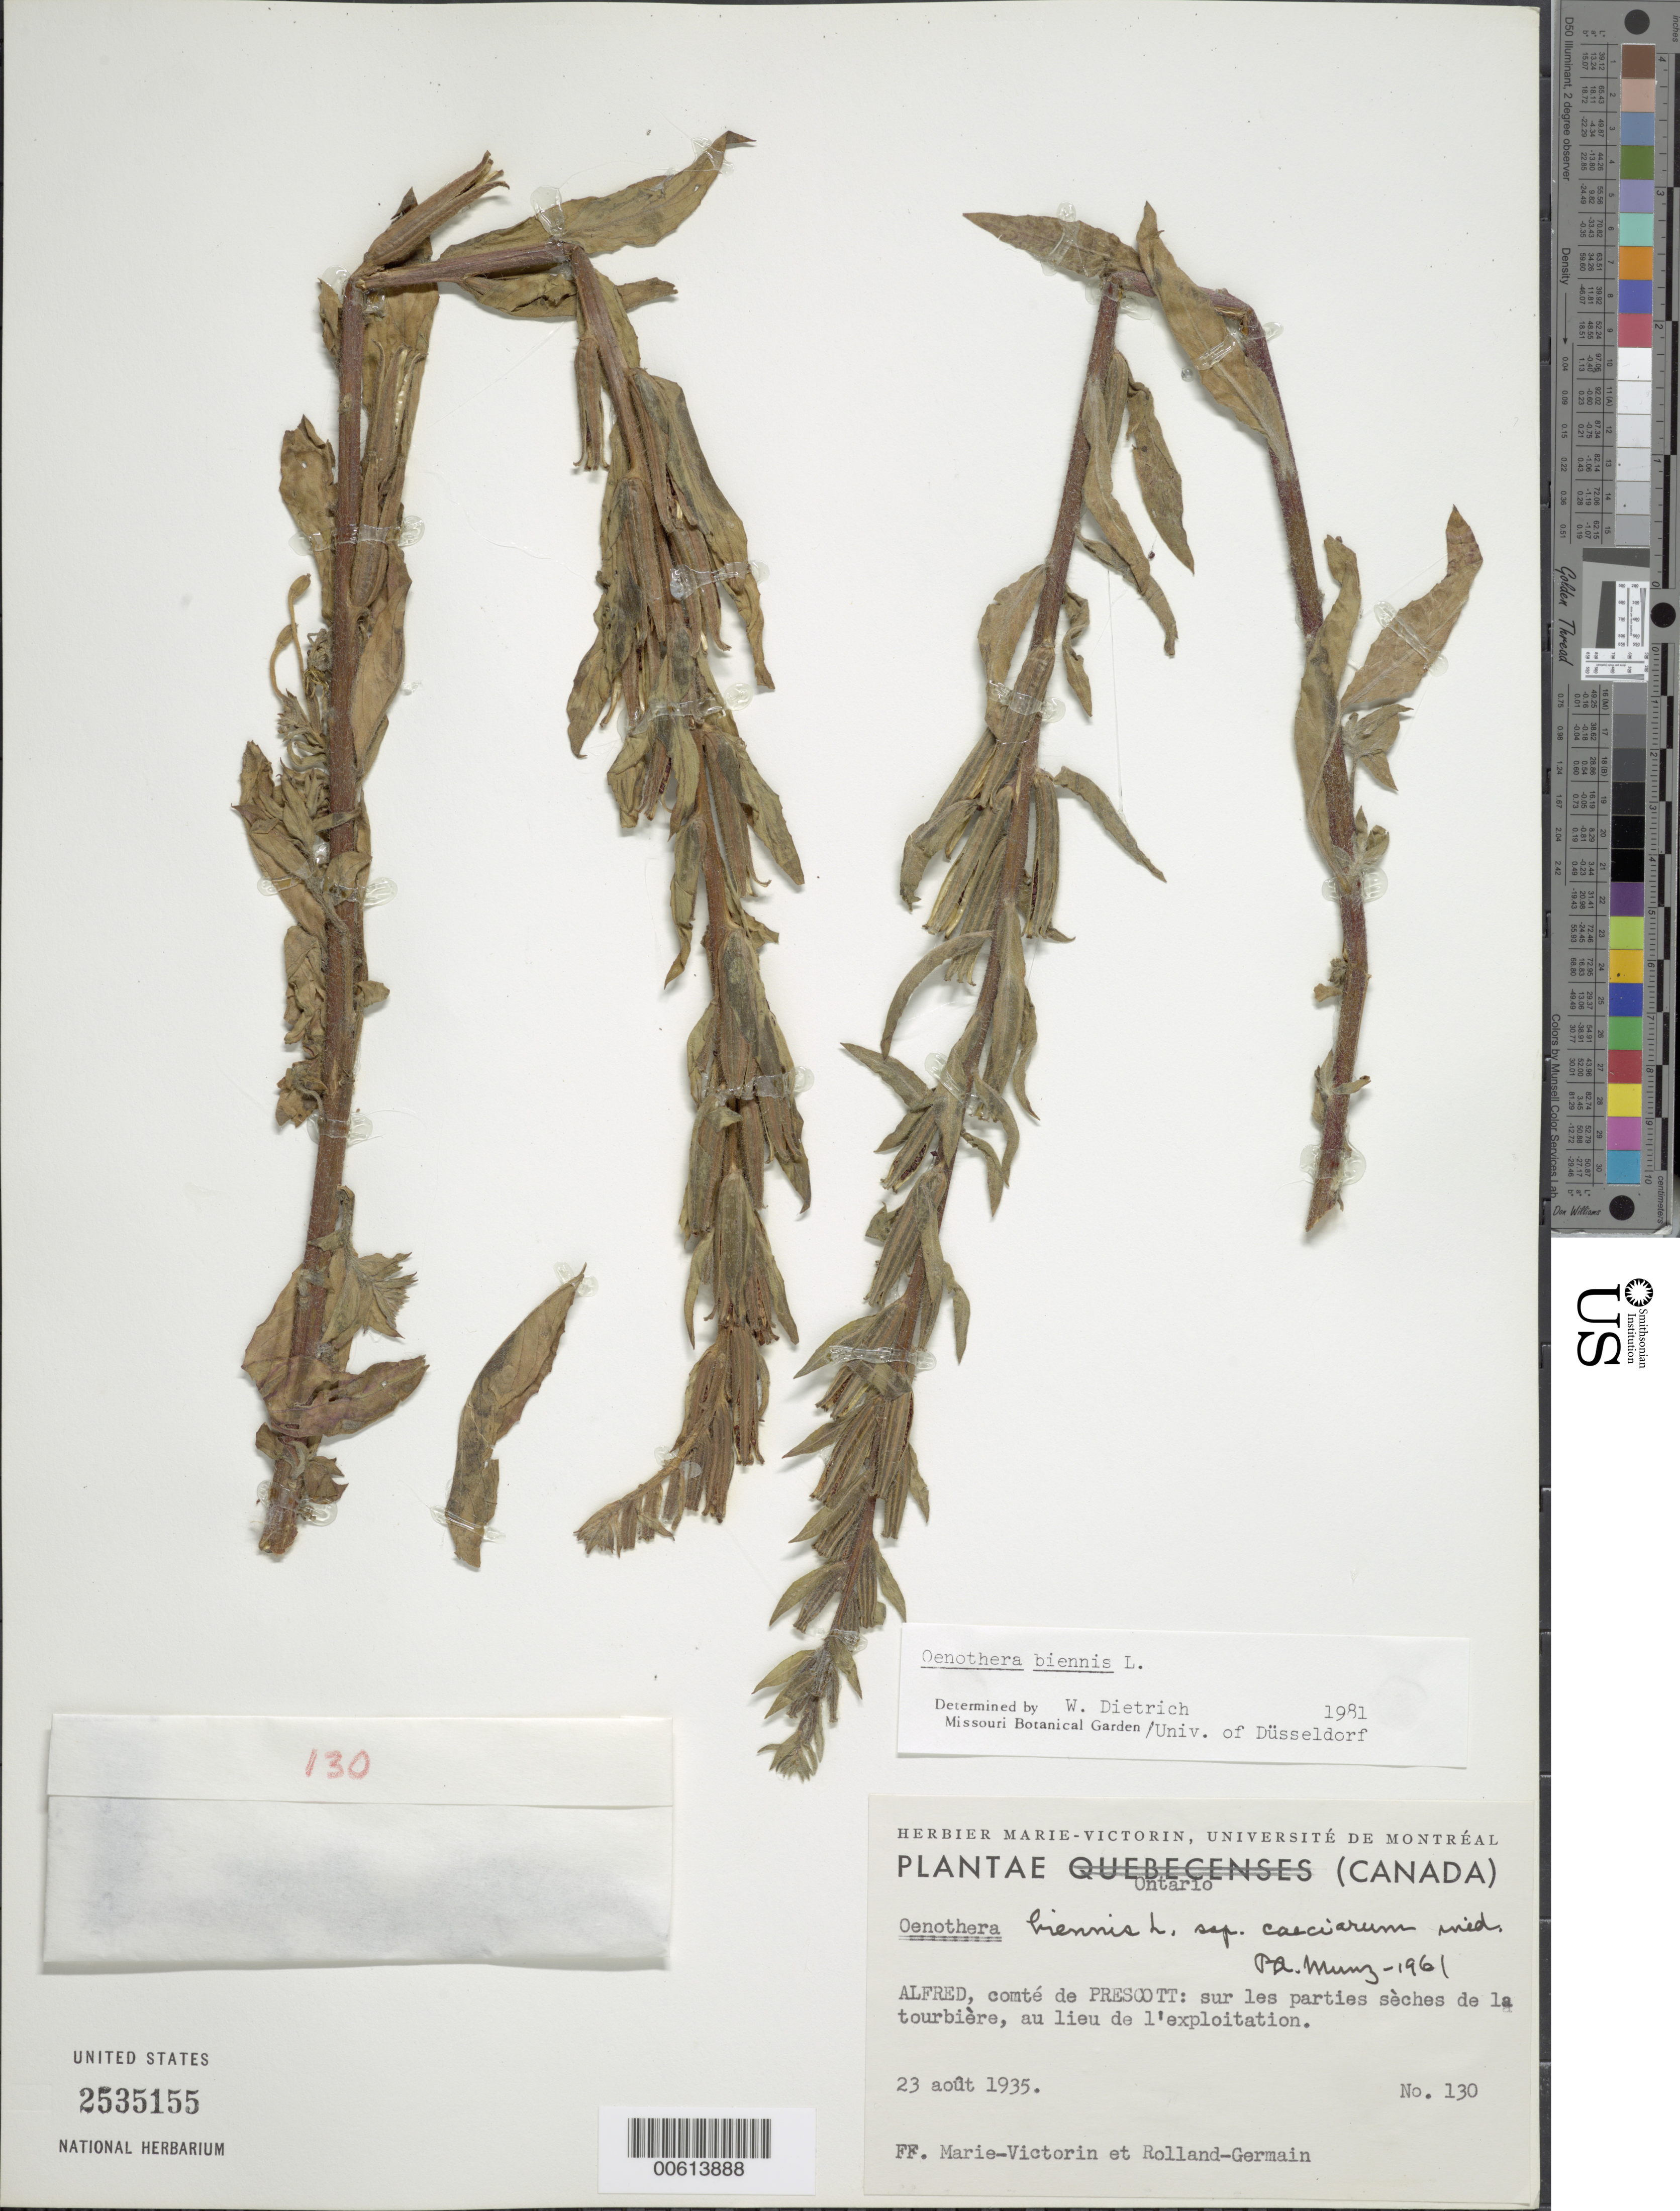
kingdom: Plantae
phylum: Tracheophyta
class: Magnoliopsida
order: Myrtales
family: Onagraceae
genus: Oenothera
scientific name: Oenothera biennis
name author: L.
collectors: Fr. Marie-Victorin & Rolland-Germain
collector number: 130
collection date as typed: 23 Aug 1935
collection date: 1935-08-23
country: Canada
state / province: Ontario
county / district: Prescott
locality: Alfred, comte de Prescott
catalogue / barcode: US 2535155